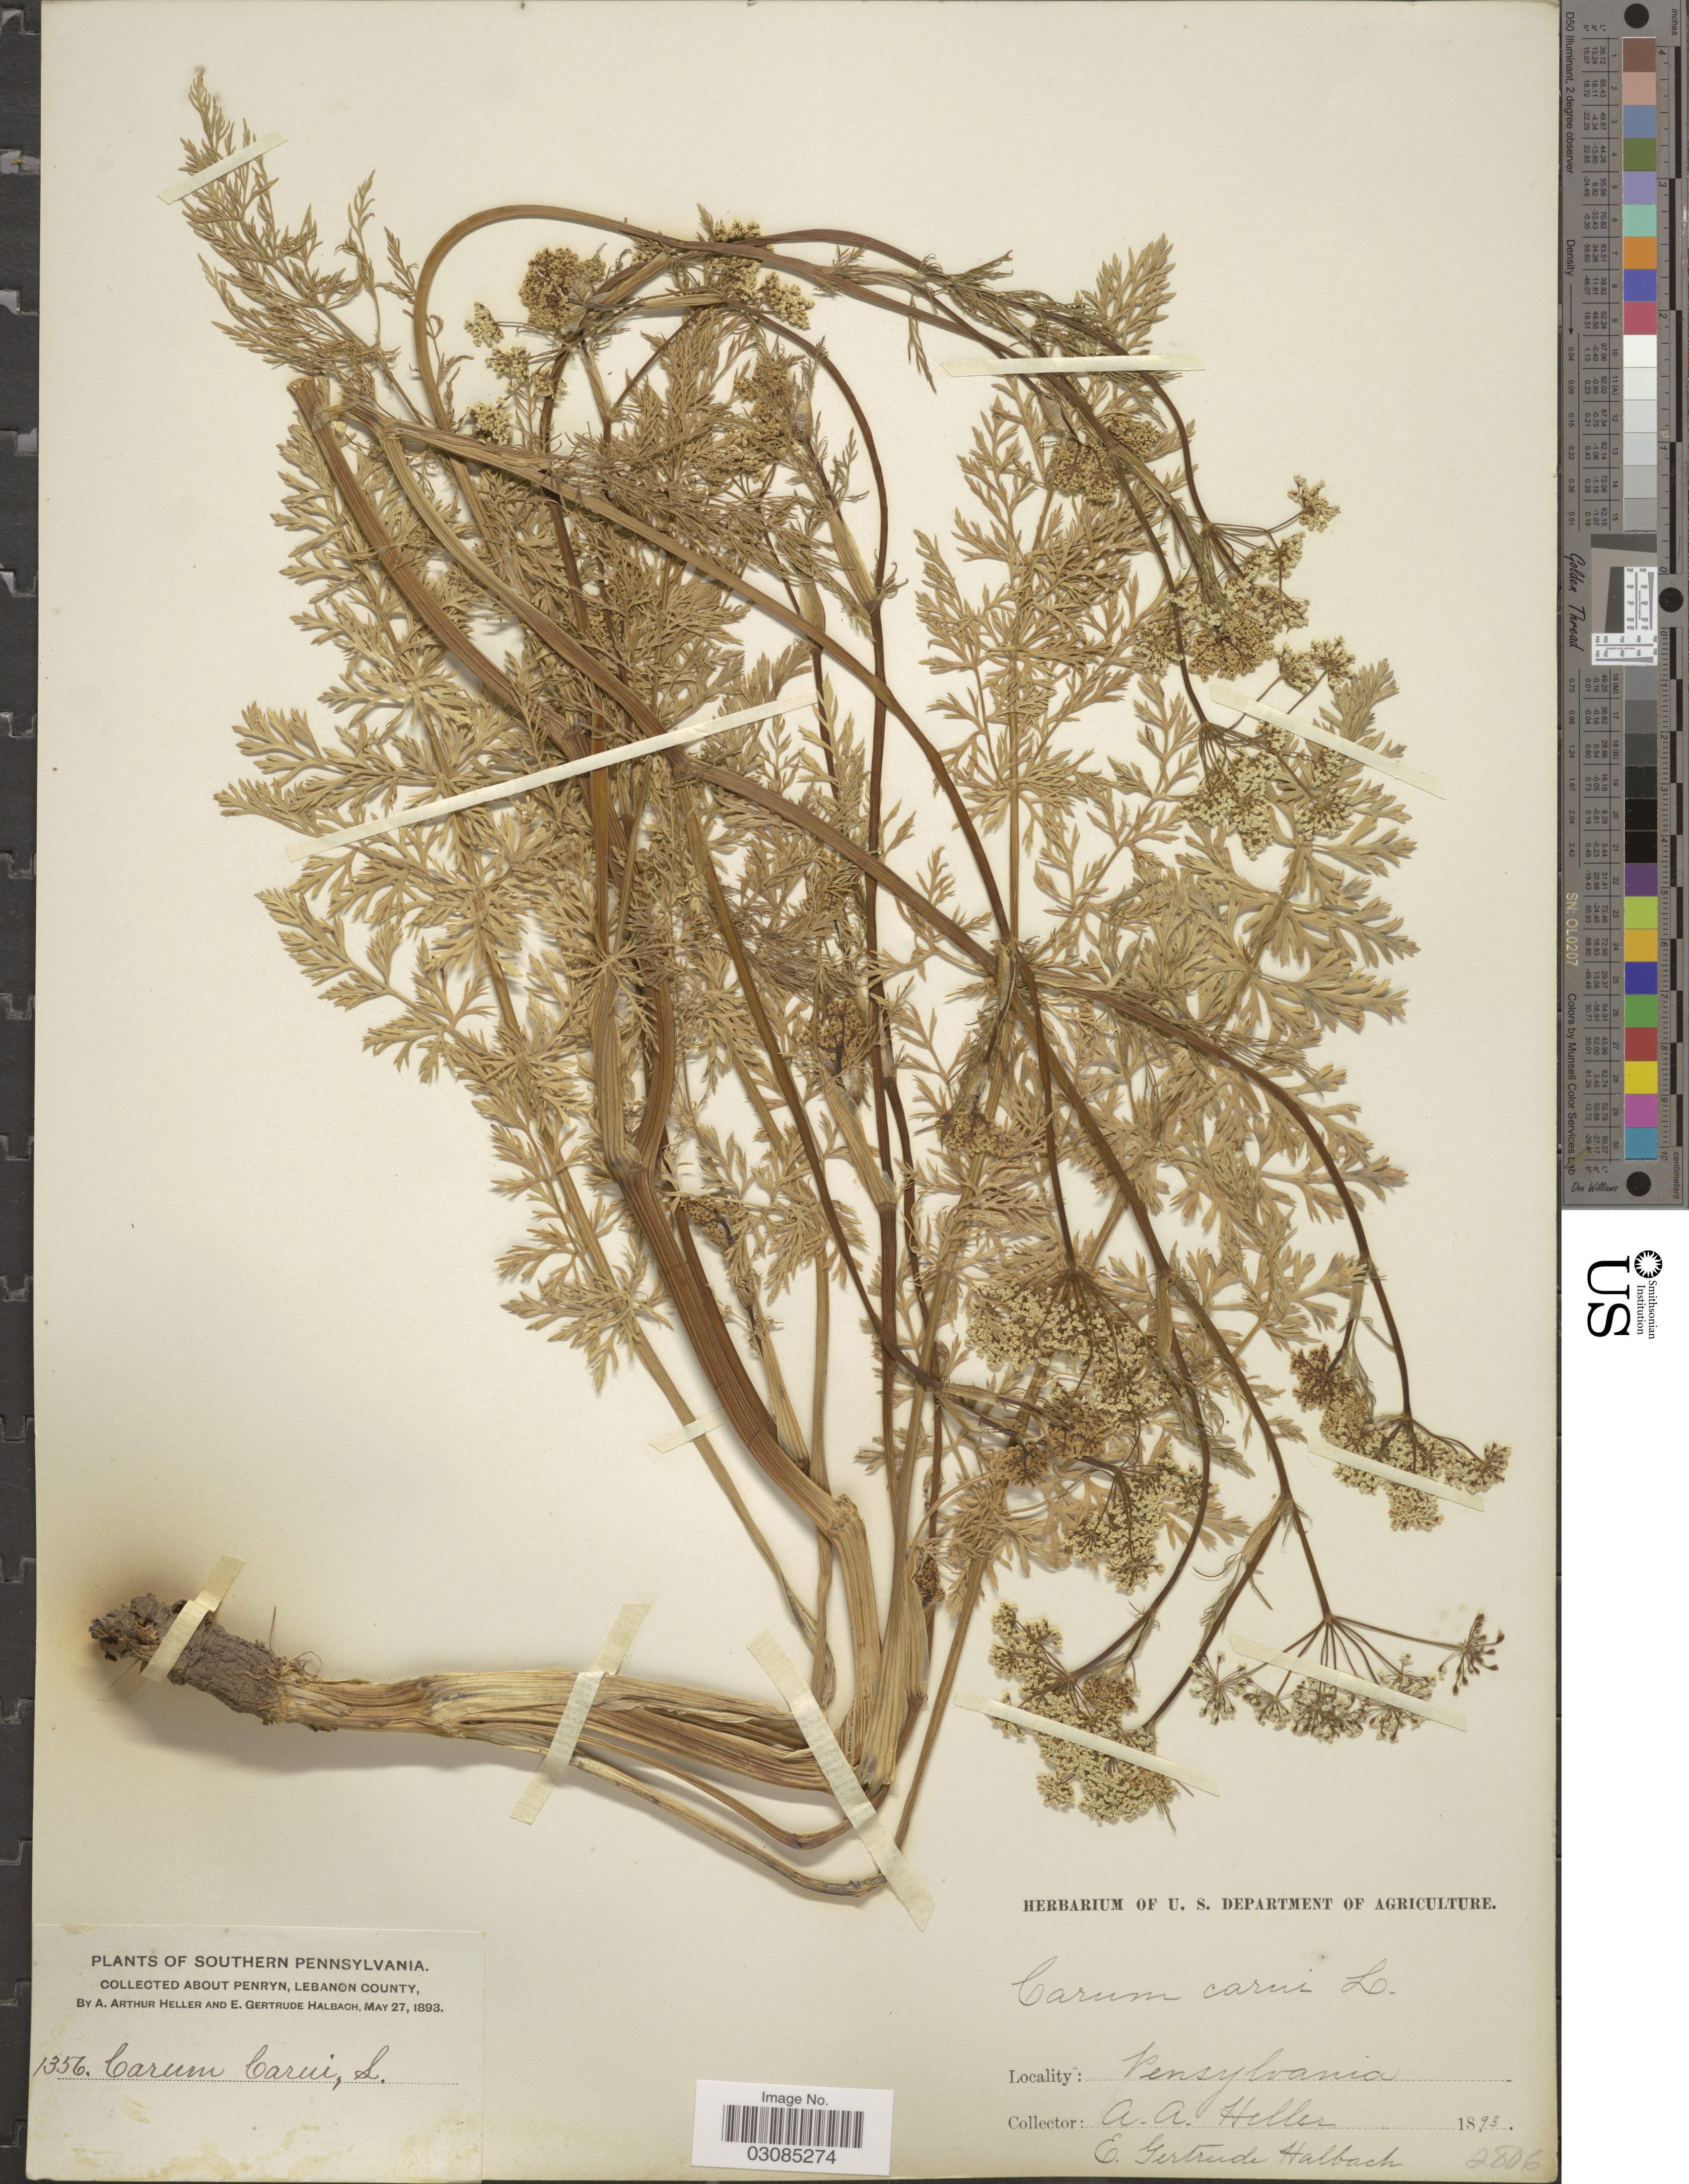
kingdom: Plantae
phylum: Tracheophyta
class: Magnoliopsida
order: Apiales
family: Apiaceae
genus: Carum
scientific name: Carum carvi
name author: L.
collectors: A. A. Heller & E. G. Halbach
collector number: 1356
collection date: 1893-05-27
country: United States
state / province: Pennsylvania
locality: Southern Pennsylvania. About Penryn, Lebanon County.